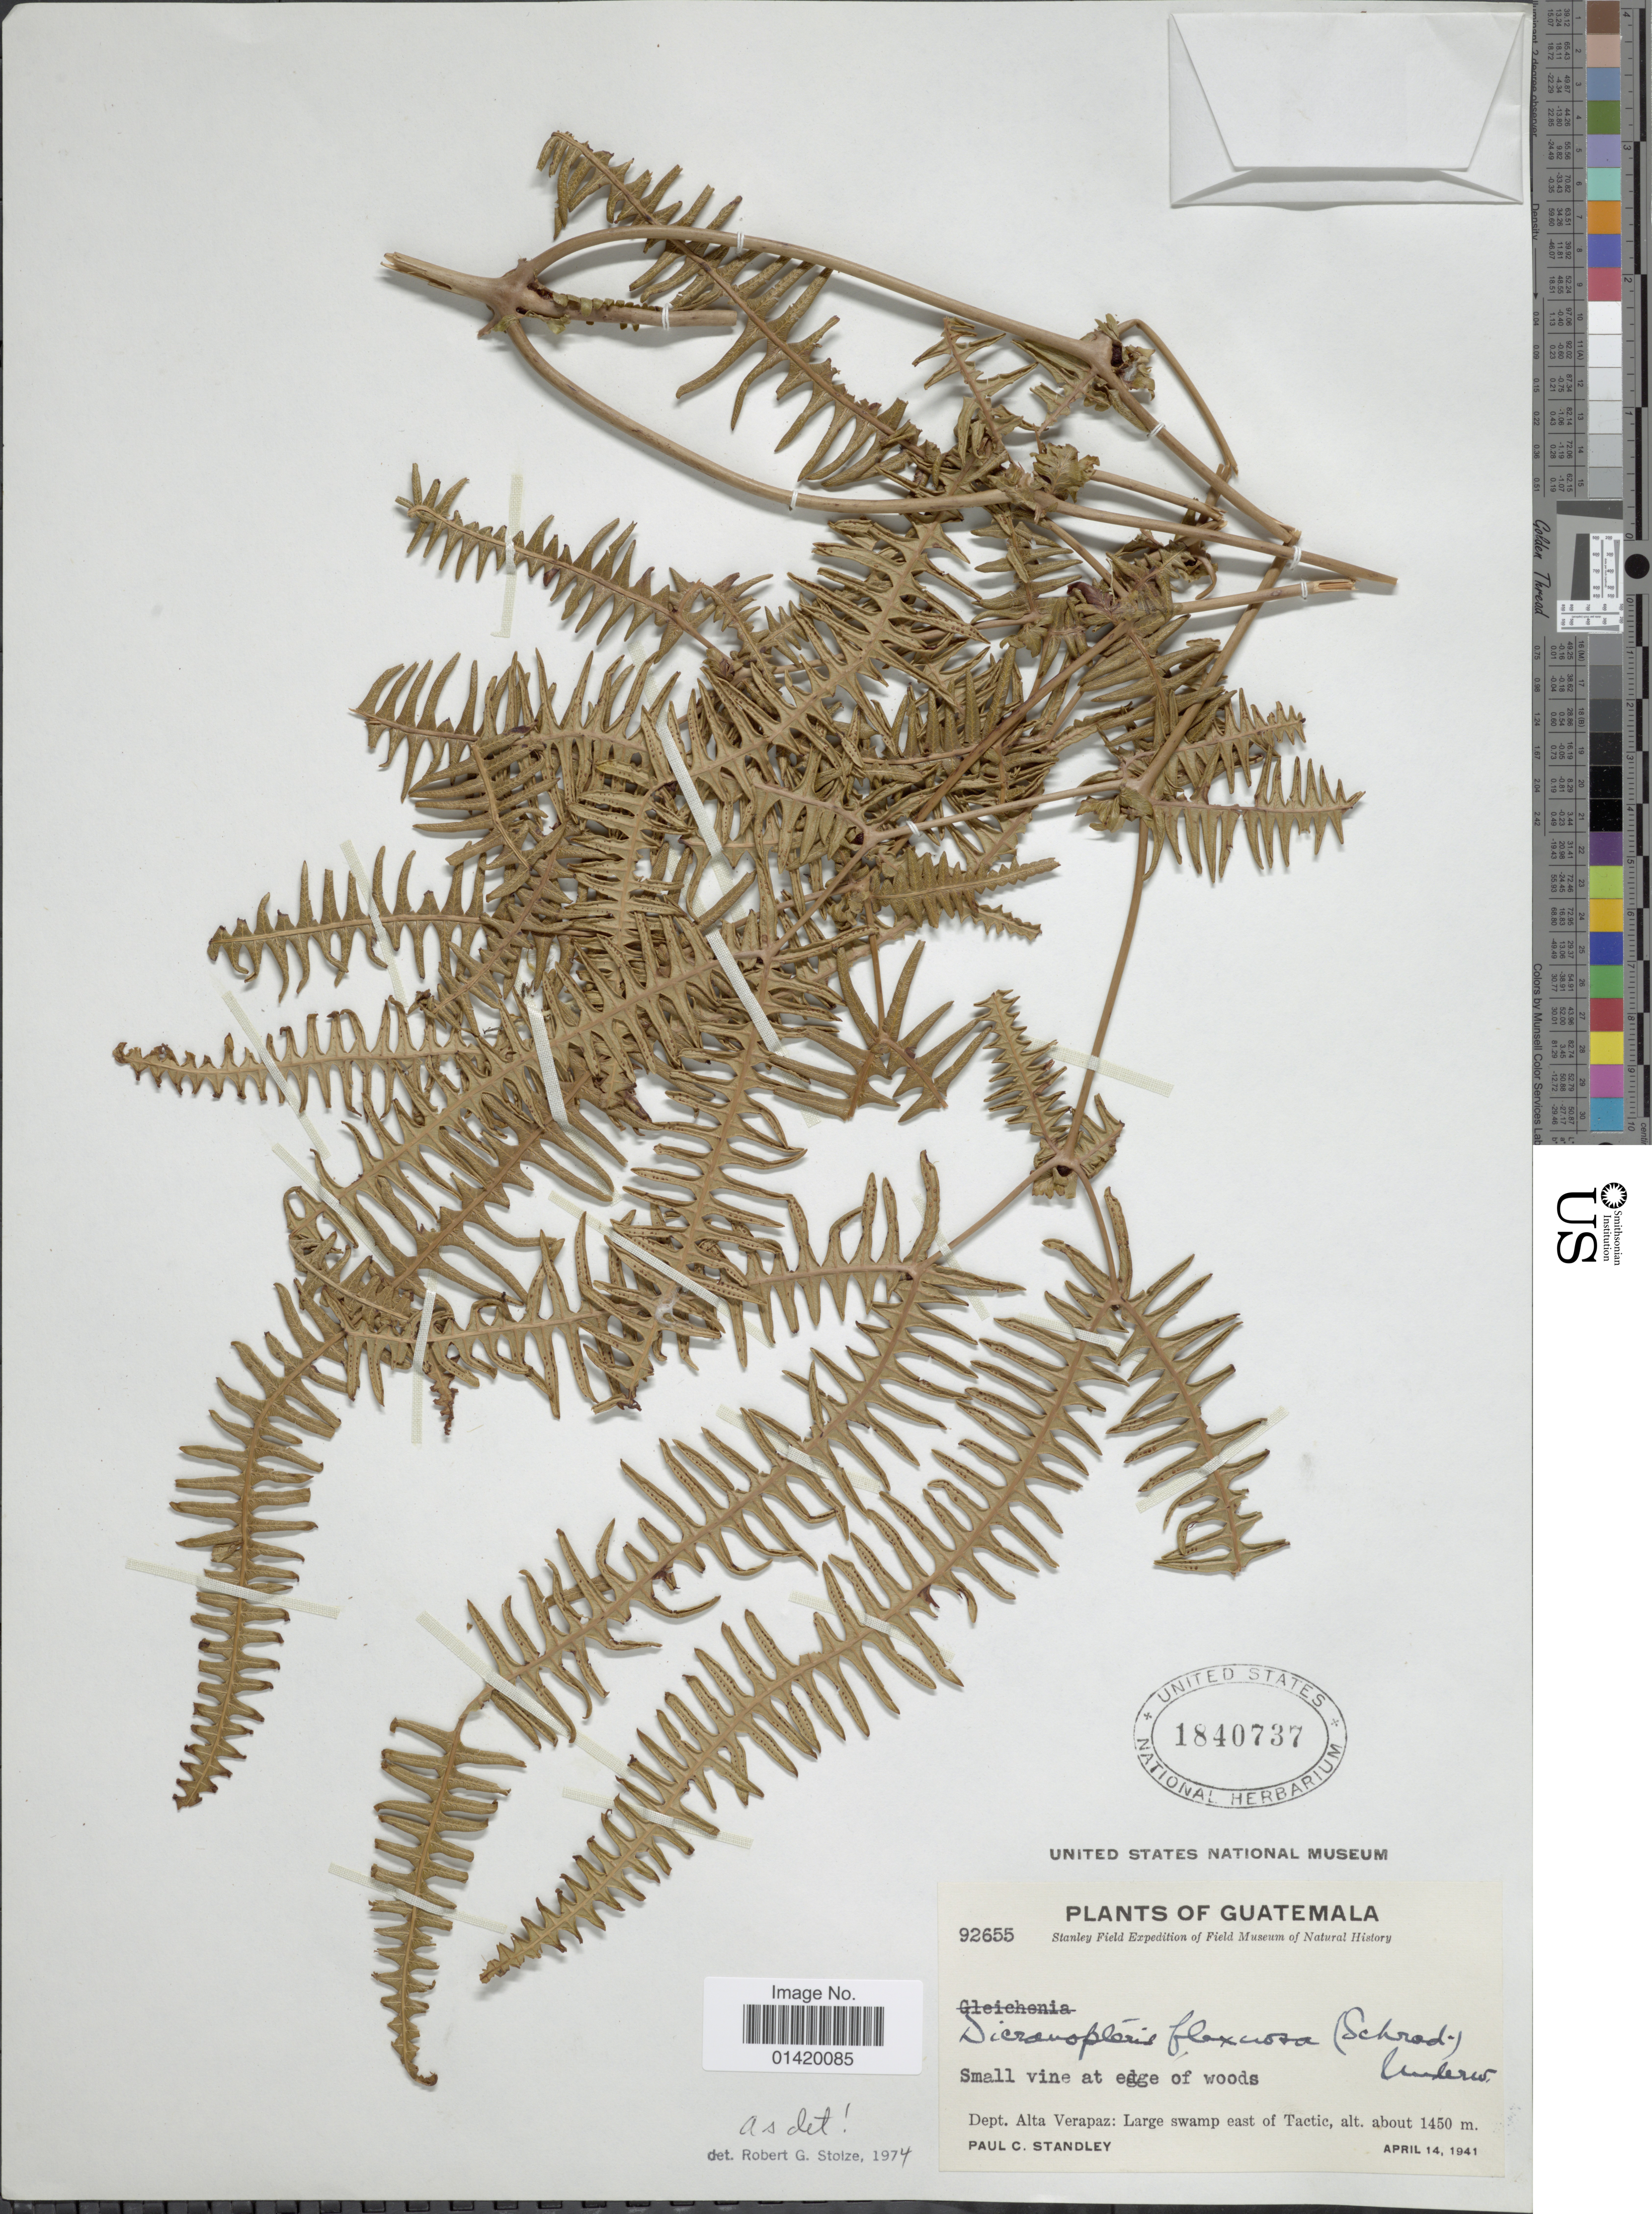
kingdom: Plantae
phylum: Tracheophyta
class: Polypodiopsida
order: Gleicheniales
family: Gleicheniaceae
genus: Dicranopteris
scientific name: Dicranopteris flexuosa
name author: (Schrad.) Underw.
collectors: P. C. Standley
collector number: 92655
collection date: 1941-04-14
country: Guatemala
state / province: Alta Verapaz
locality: Dept Alta Verapaz: Large swamp east of Tactic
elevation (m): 1450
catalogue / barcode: US 1840737